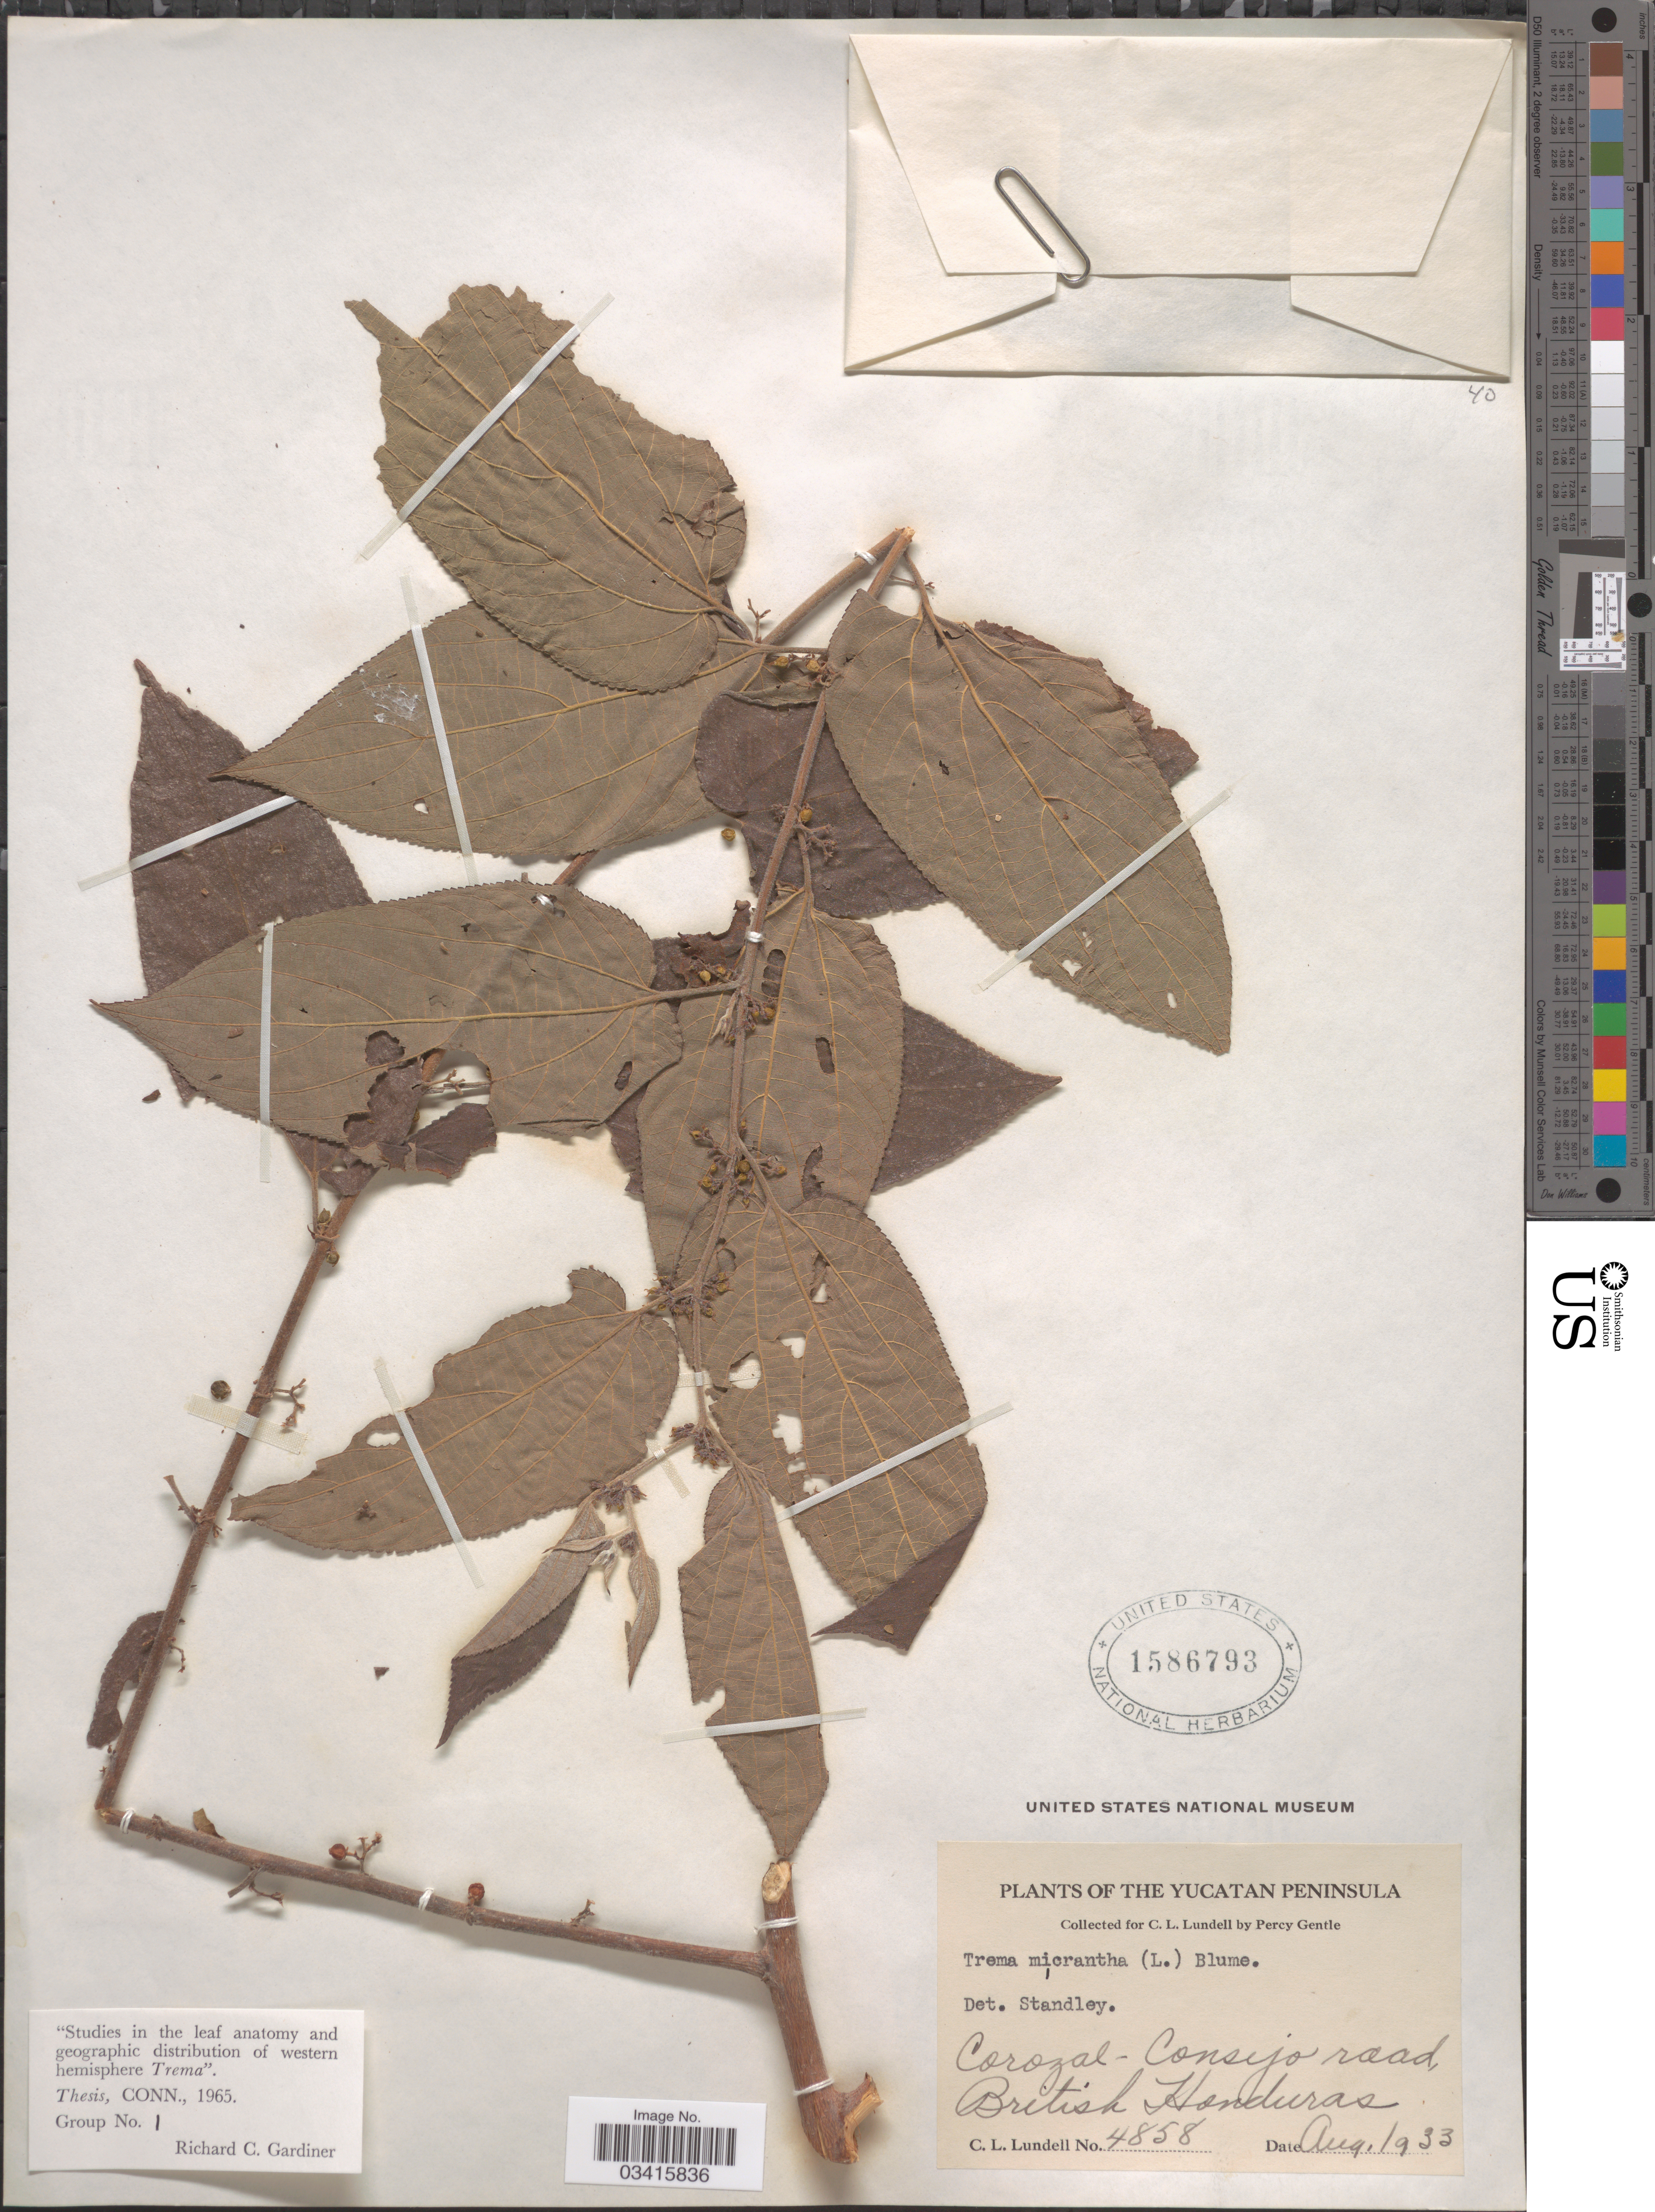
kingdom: Plantae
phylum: Tracheophyta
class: Magnoliopsida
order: Rosales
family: Cannabaceae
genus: Trema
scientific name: Trema micranthum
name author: (L.) Blume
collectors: P. H. Gentle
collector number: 4858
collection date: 1933-08-01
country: Belize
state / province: Corozal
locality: Yucatan Peninsula. Corozal - Consejo road, British Honduras.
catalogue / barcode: US 1586793